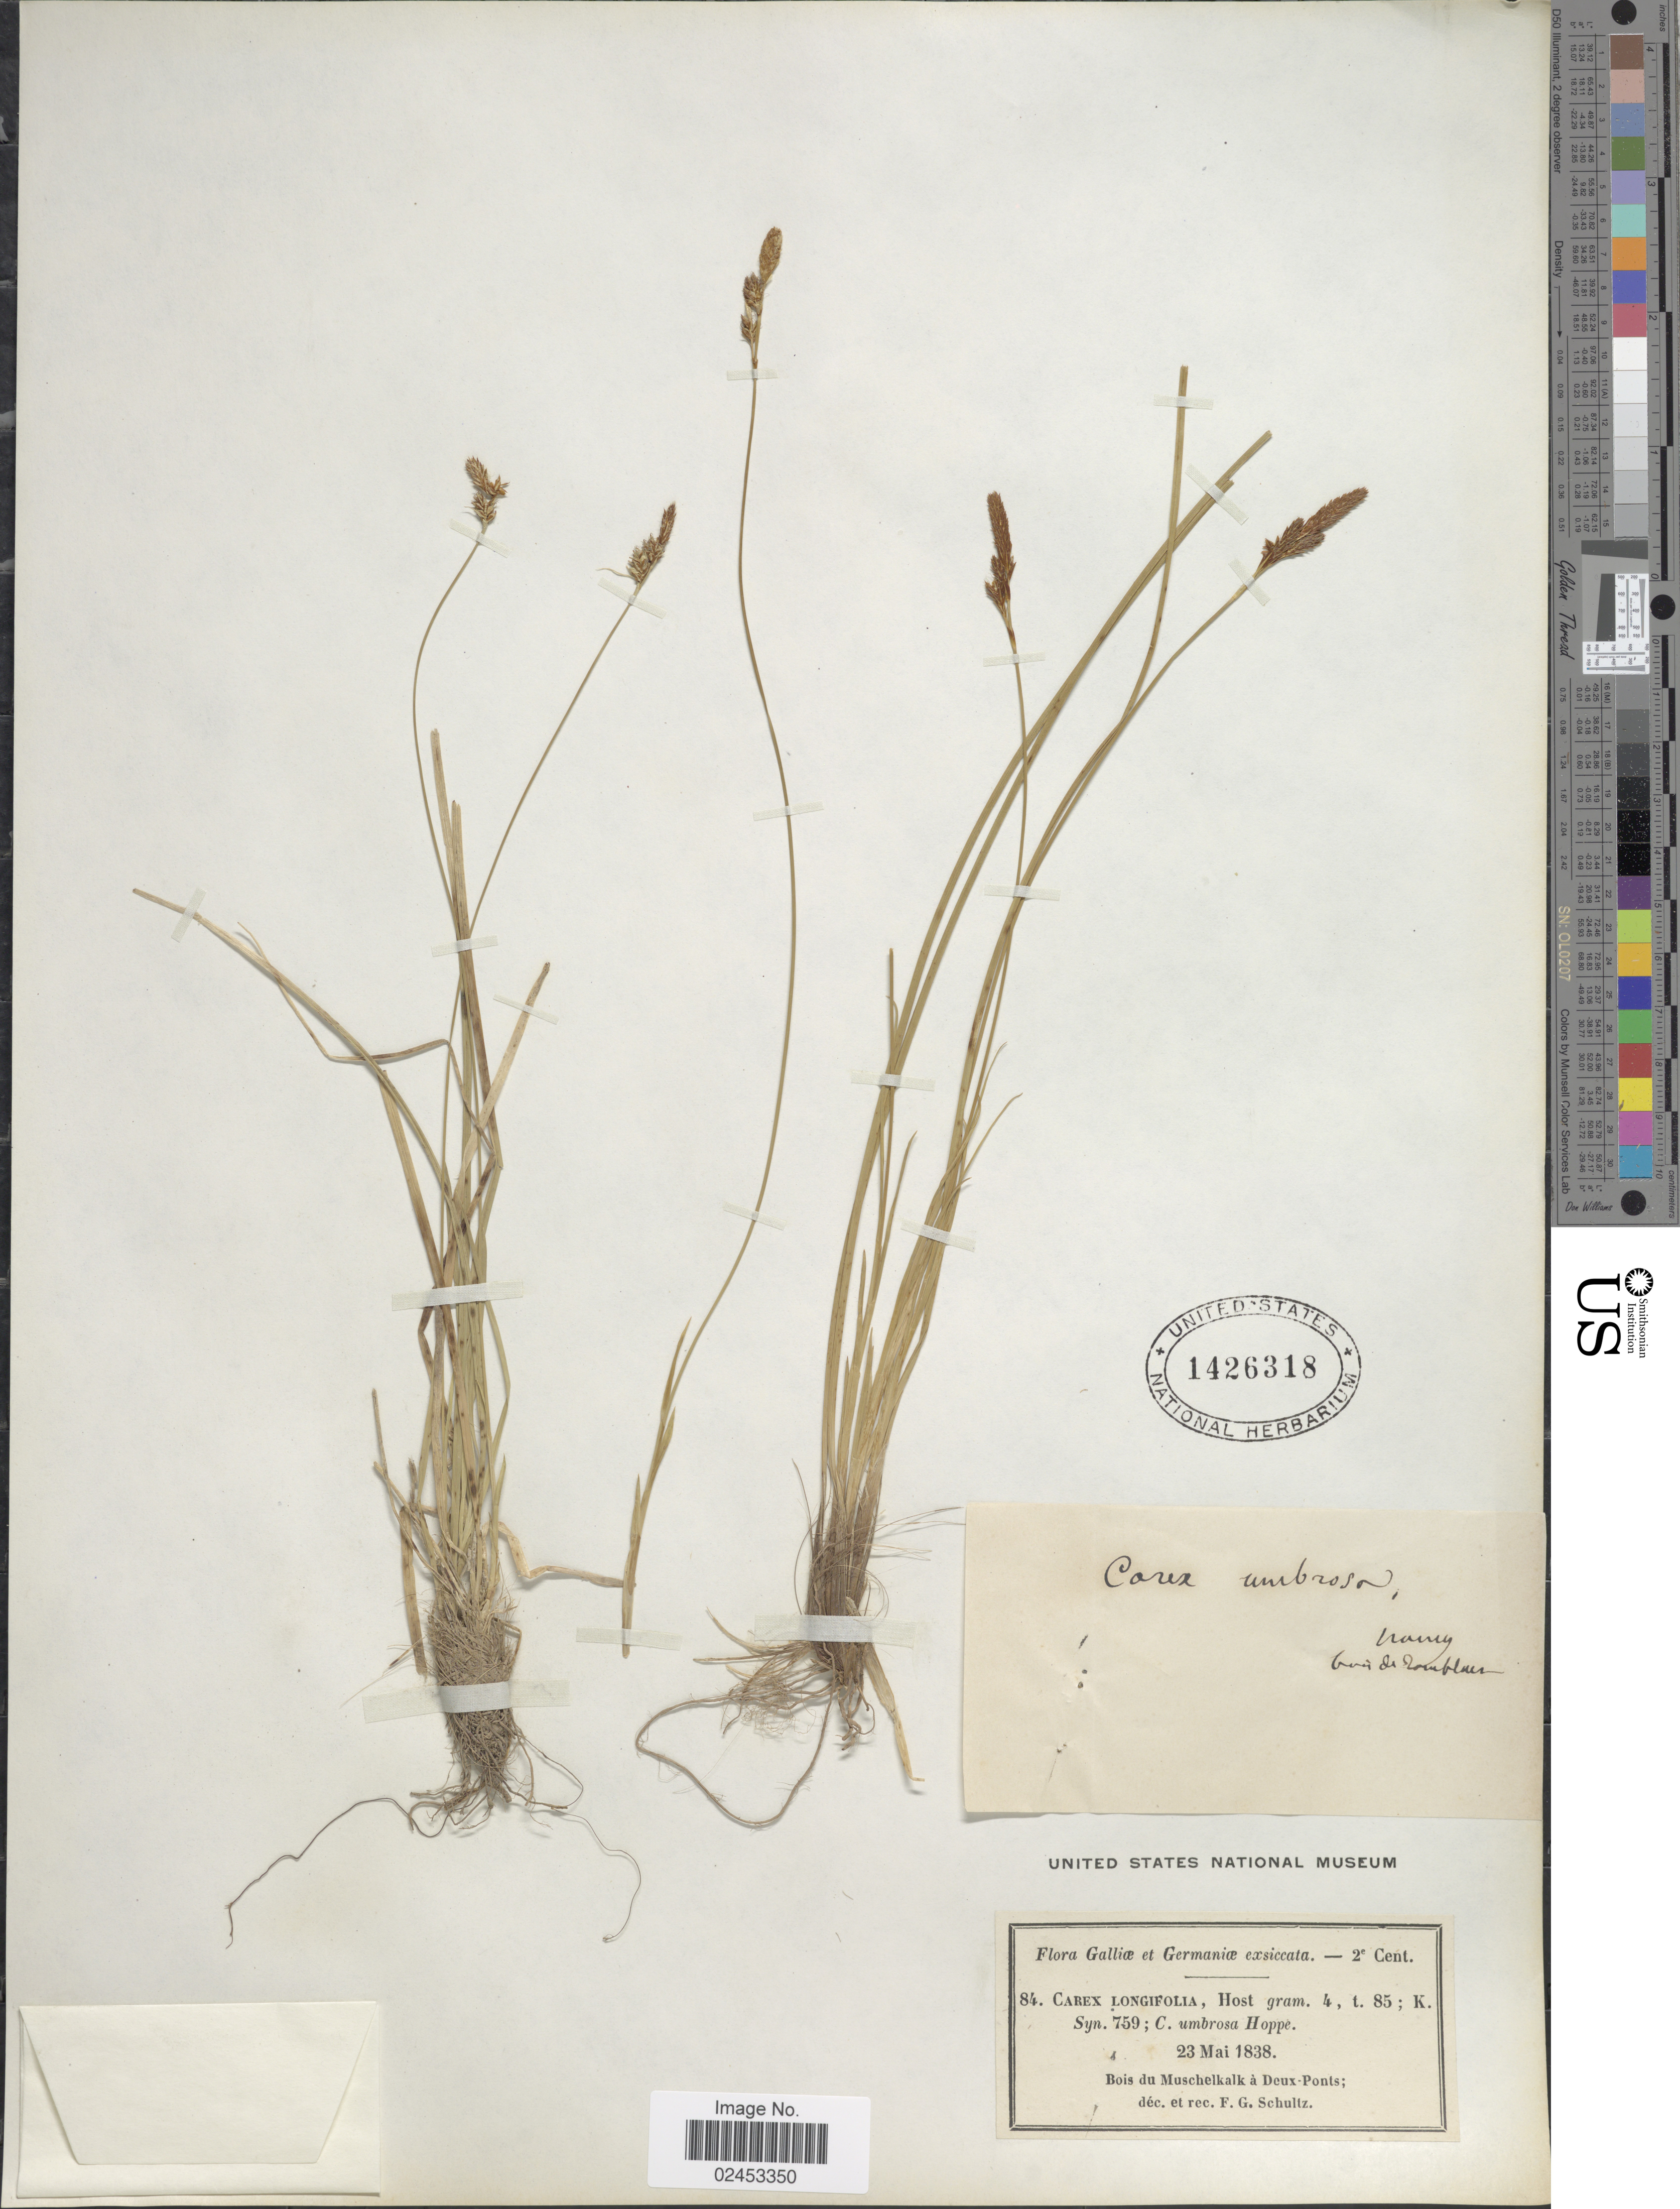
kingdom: Plantae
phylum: Tracheophyta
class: Liliopsida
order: Poales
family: Cyperaceae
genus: Carex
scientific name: Carex umbrosa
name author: Host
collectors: F. Schultz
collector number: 84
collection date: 1838-05-23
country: Germany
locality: Galliæ et Germaniæ, Bois du Muschelkalk à Deux-Ponts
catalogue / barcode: US 1426318